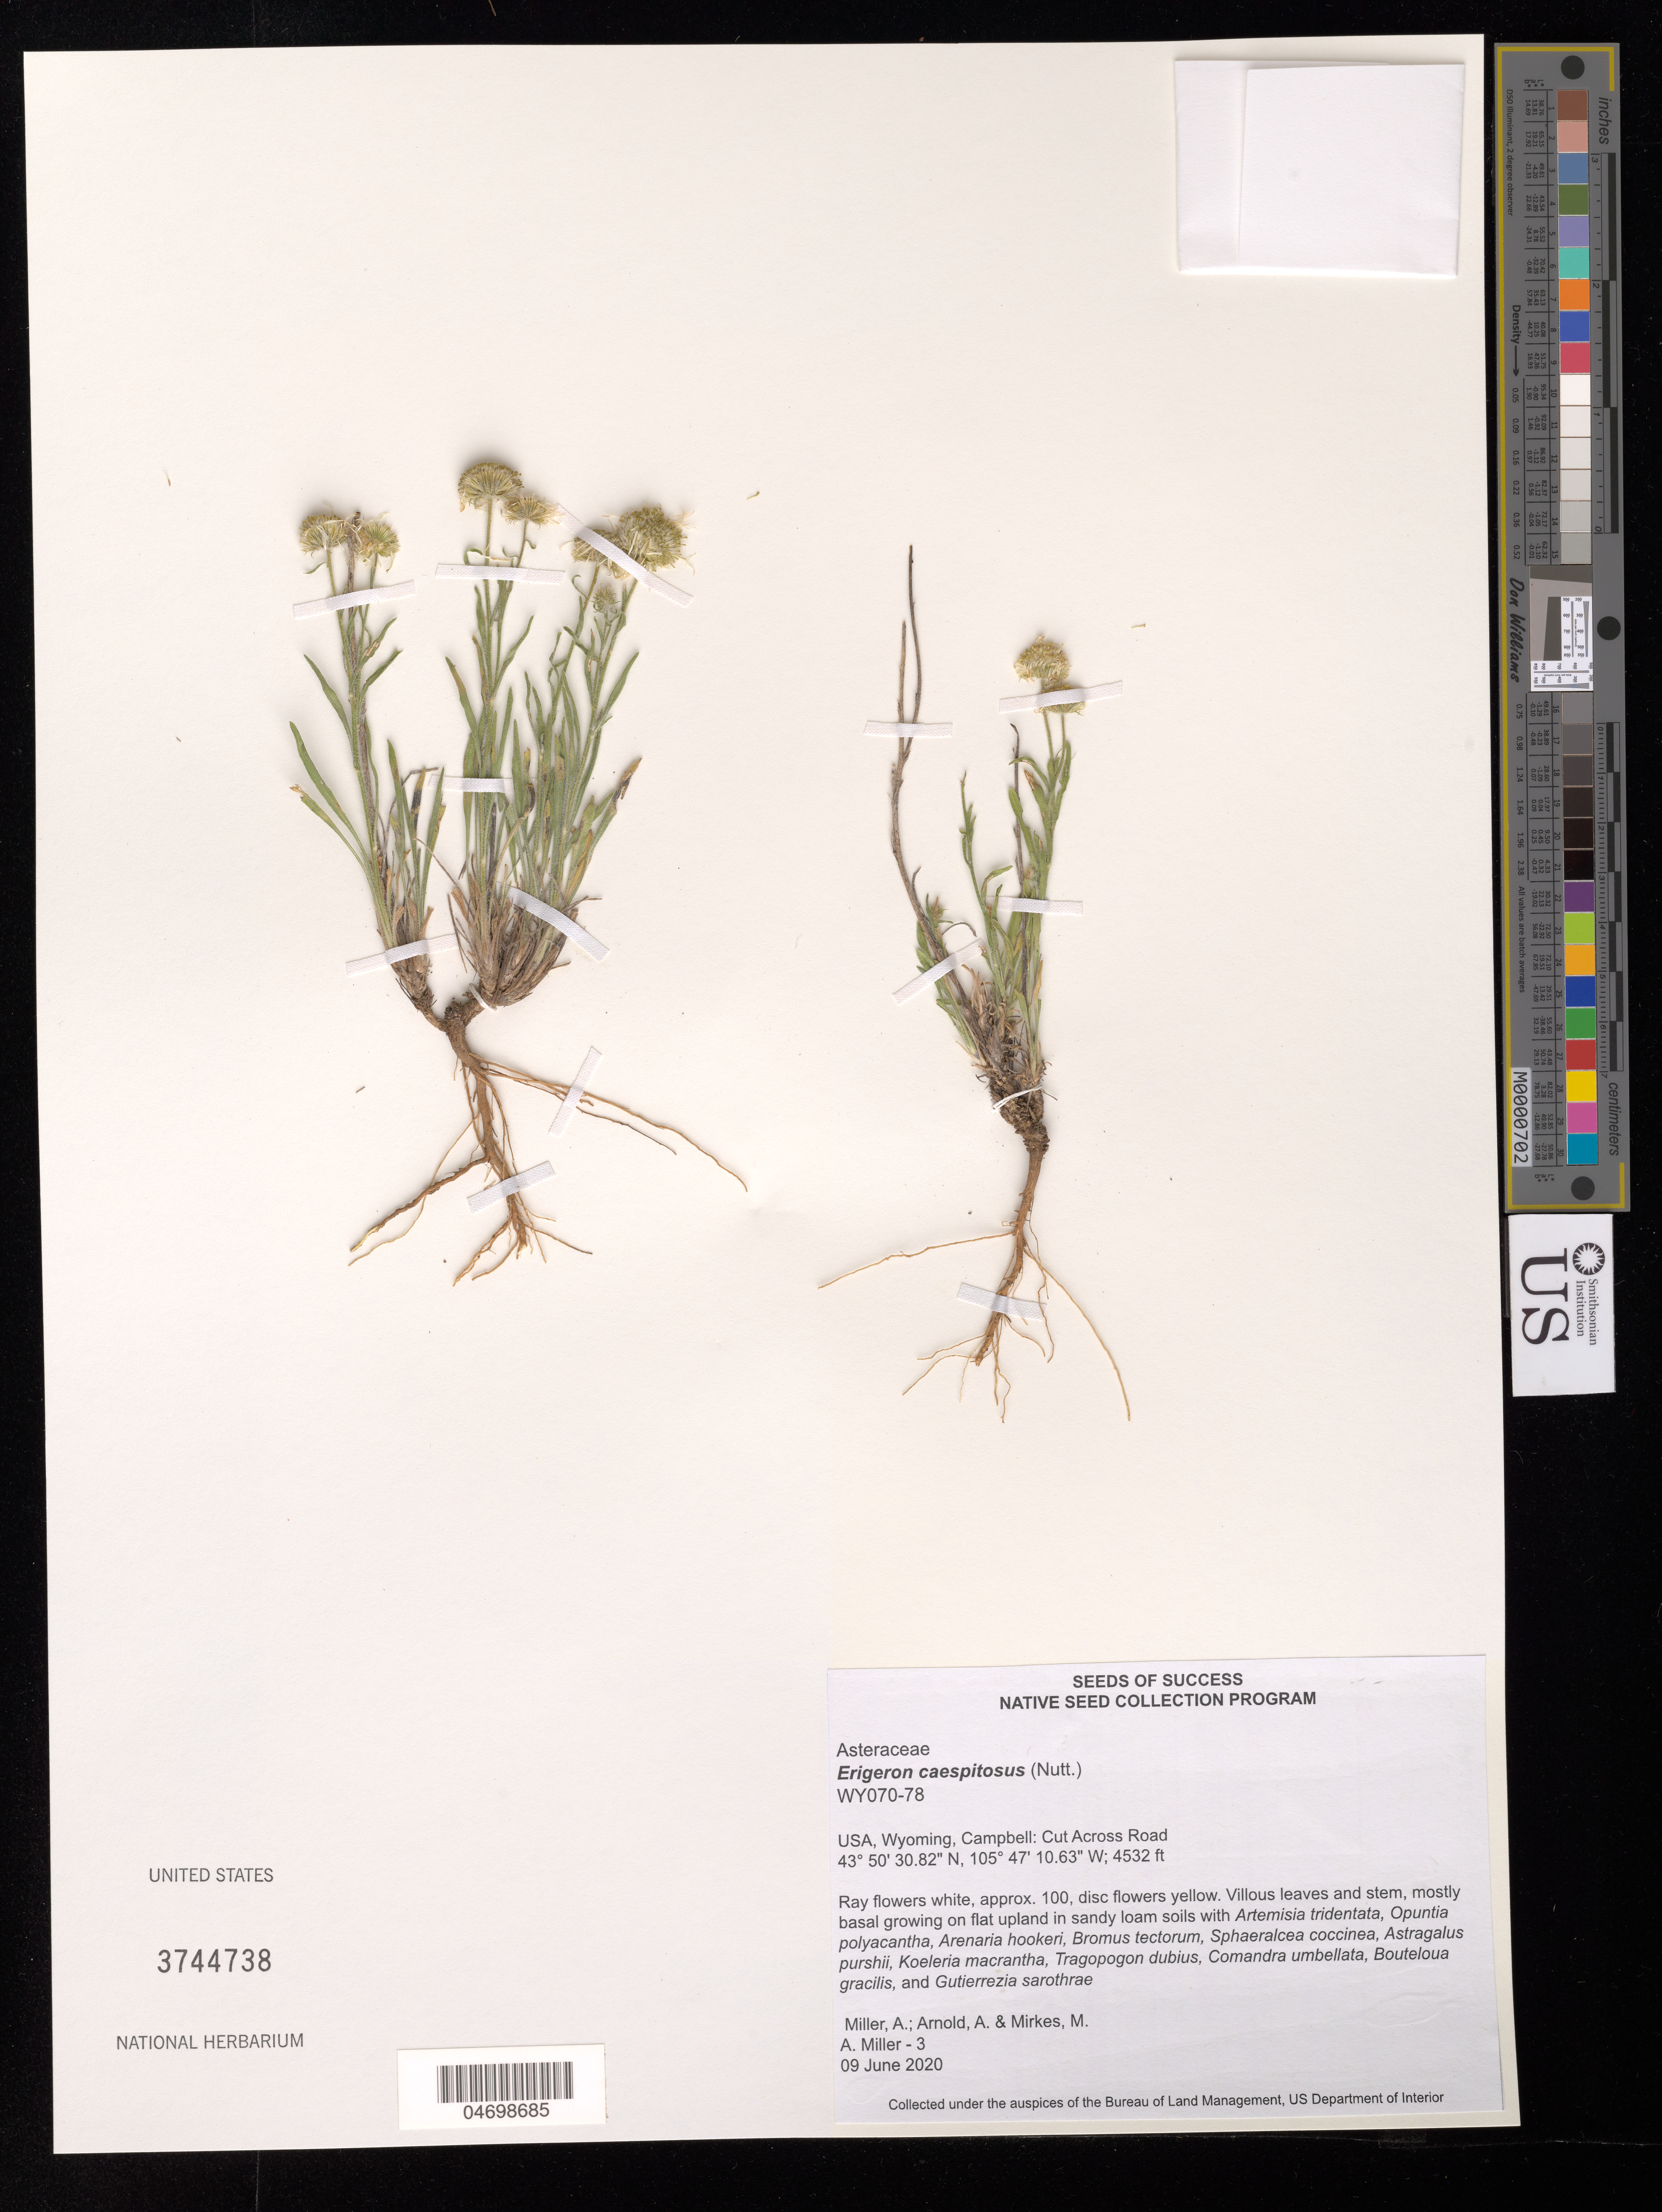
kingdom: Plantae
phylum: Tracheophyta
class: Magnoliopsida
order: Asterales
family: Asteraceae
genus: Erigeron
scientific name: Erigeron caespitosus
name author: Nutt.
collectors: A. Miller, A. Arnold & M. Mirkes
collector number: WY070-78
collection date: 2020-06-09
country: United States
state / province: Wyoming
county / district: Campbell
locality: Cut Across Road.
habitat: Flat upland. Sandy loam soil. With Opuntia polycantha, Artemisia tridentata, Bromus tectorum, Bouteloua gracilis, etc.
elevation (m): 1381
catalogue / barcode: US 3744738